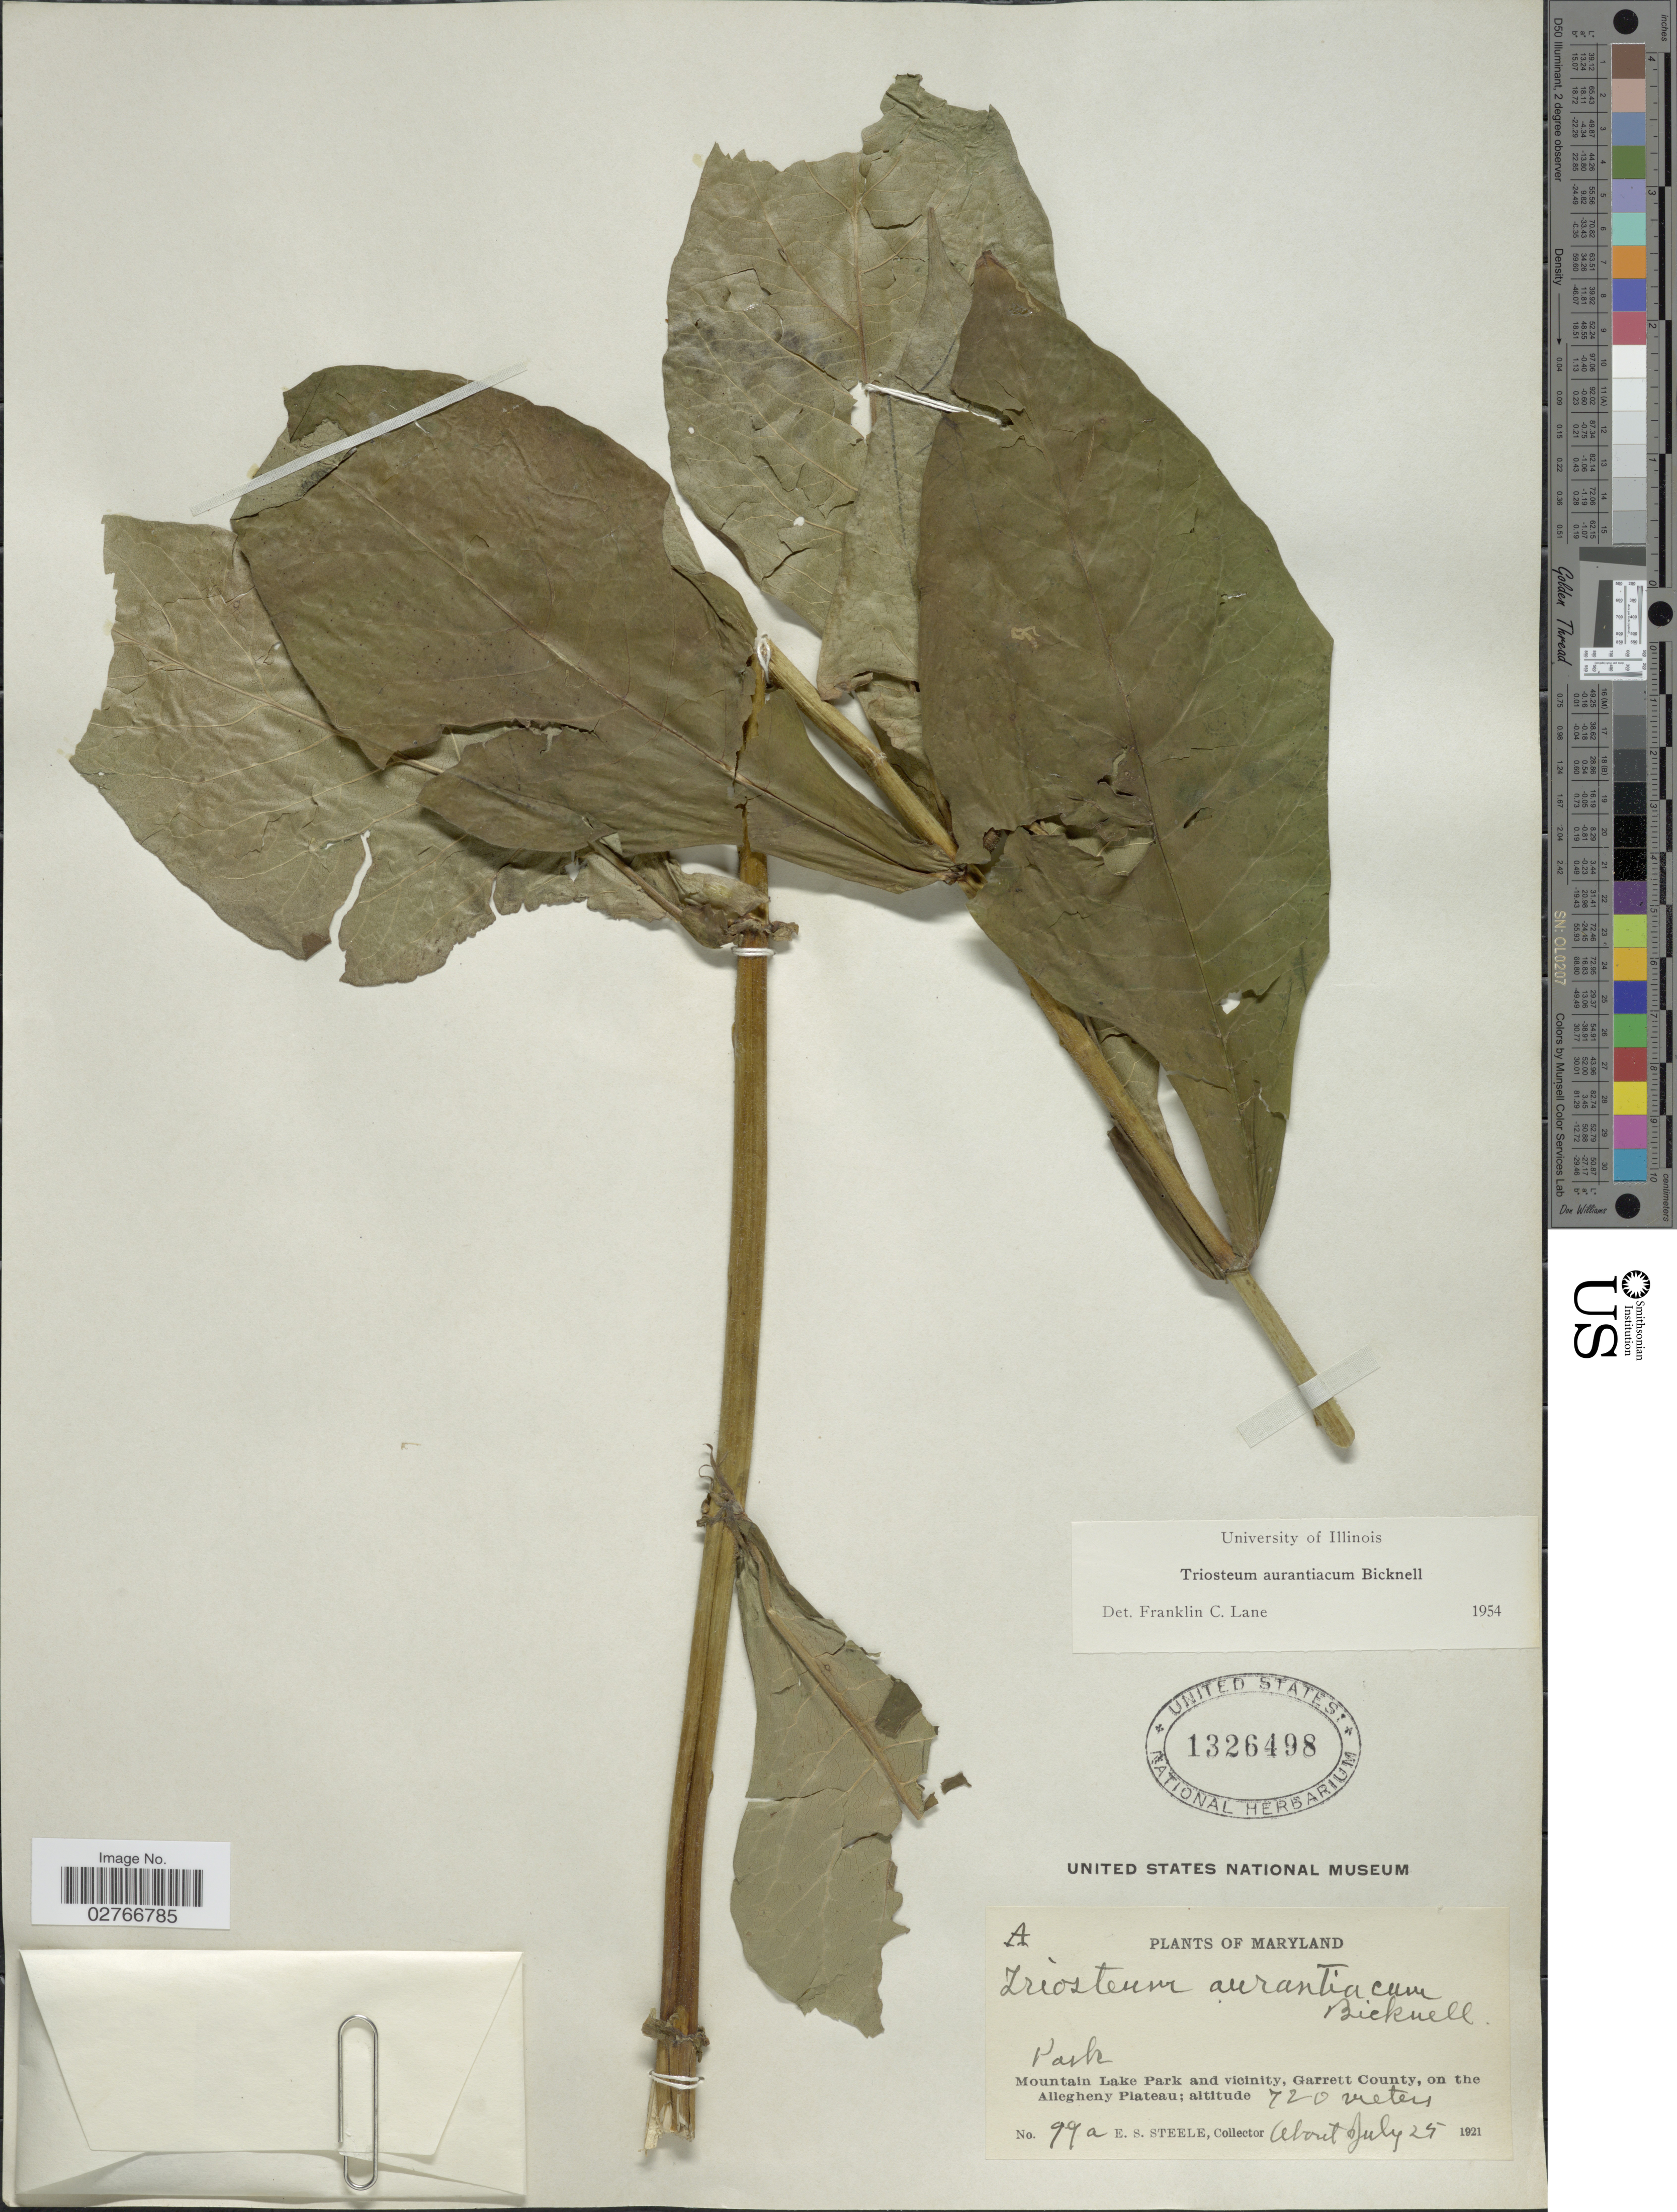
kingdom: Plantae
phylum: Tracheophyta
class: Magnoliopsida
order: Dipsacales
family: Caprifoliaceae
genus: Triosteum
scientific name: Triosteum aurantiacum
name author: E.P. Bicknell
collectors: E. Steele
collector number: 99a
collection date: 1921-07-25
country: United States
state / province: Maryland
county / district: Garrett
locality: Park. Mountain Lake Park and vicinity, Garrett County, on the Allegheny Plateau.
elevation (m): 720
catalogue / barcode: US 1326498